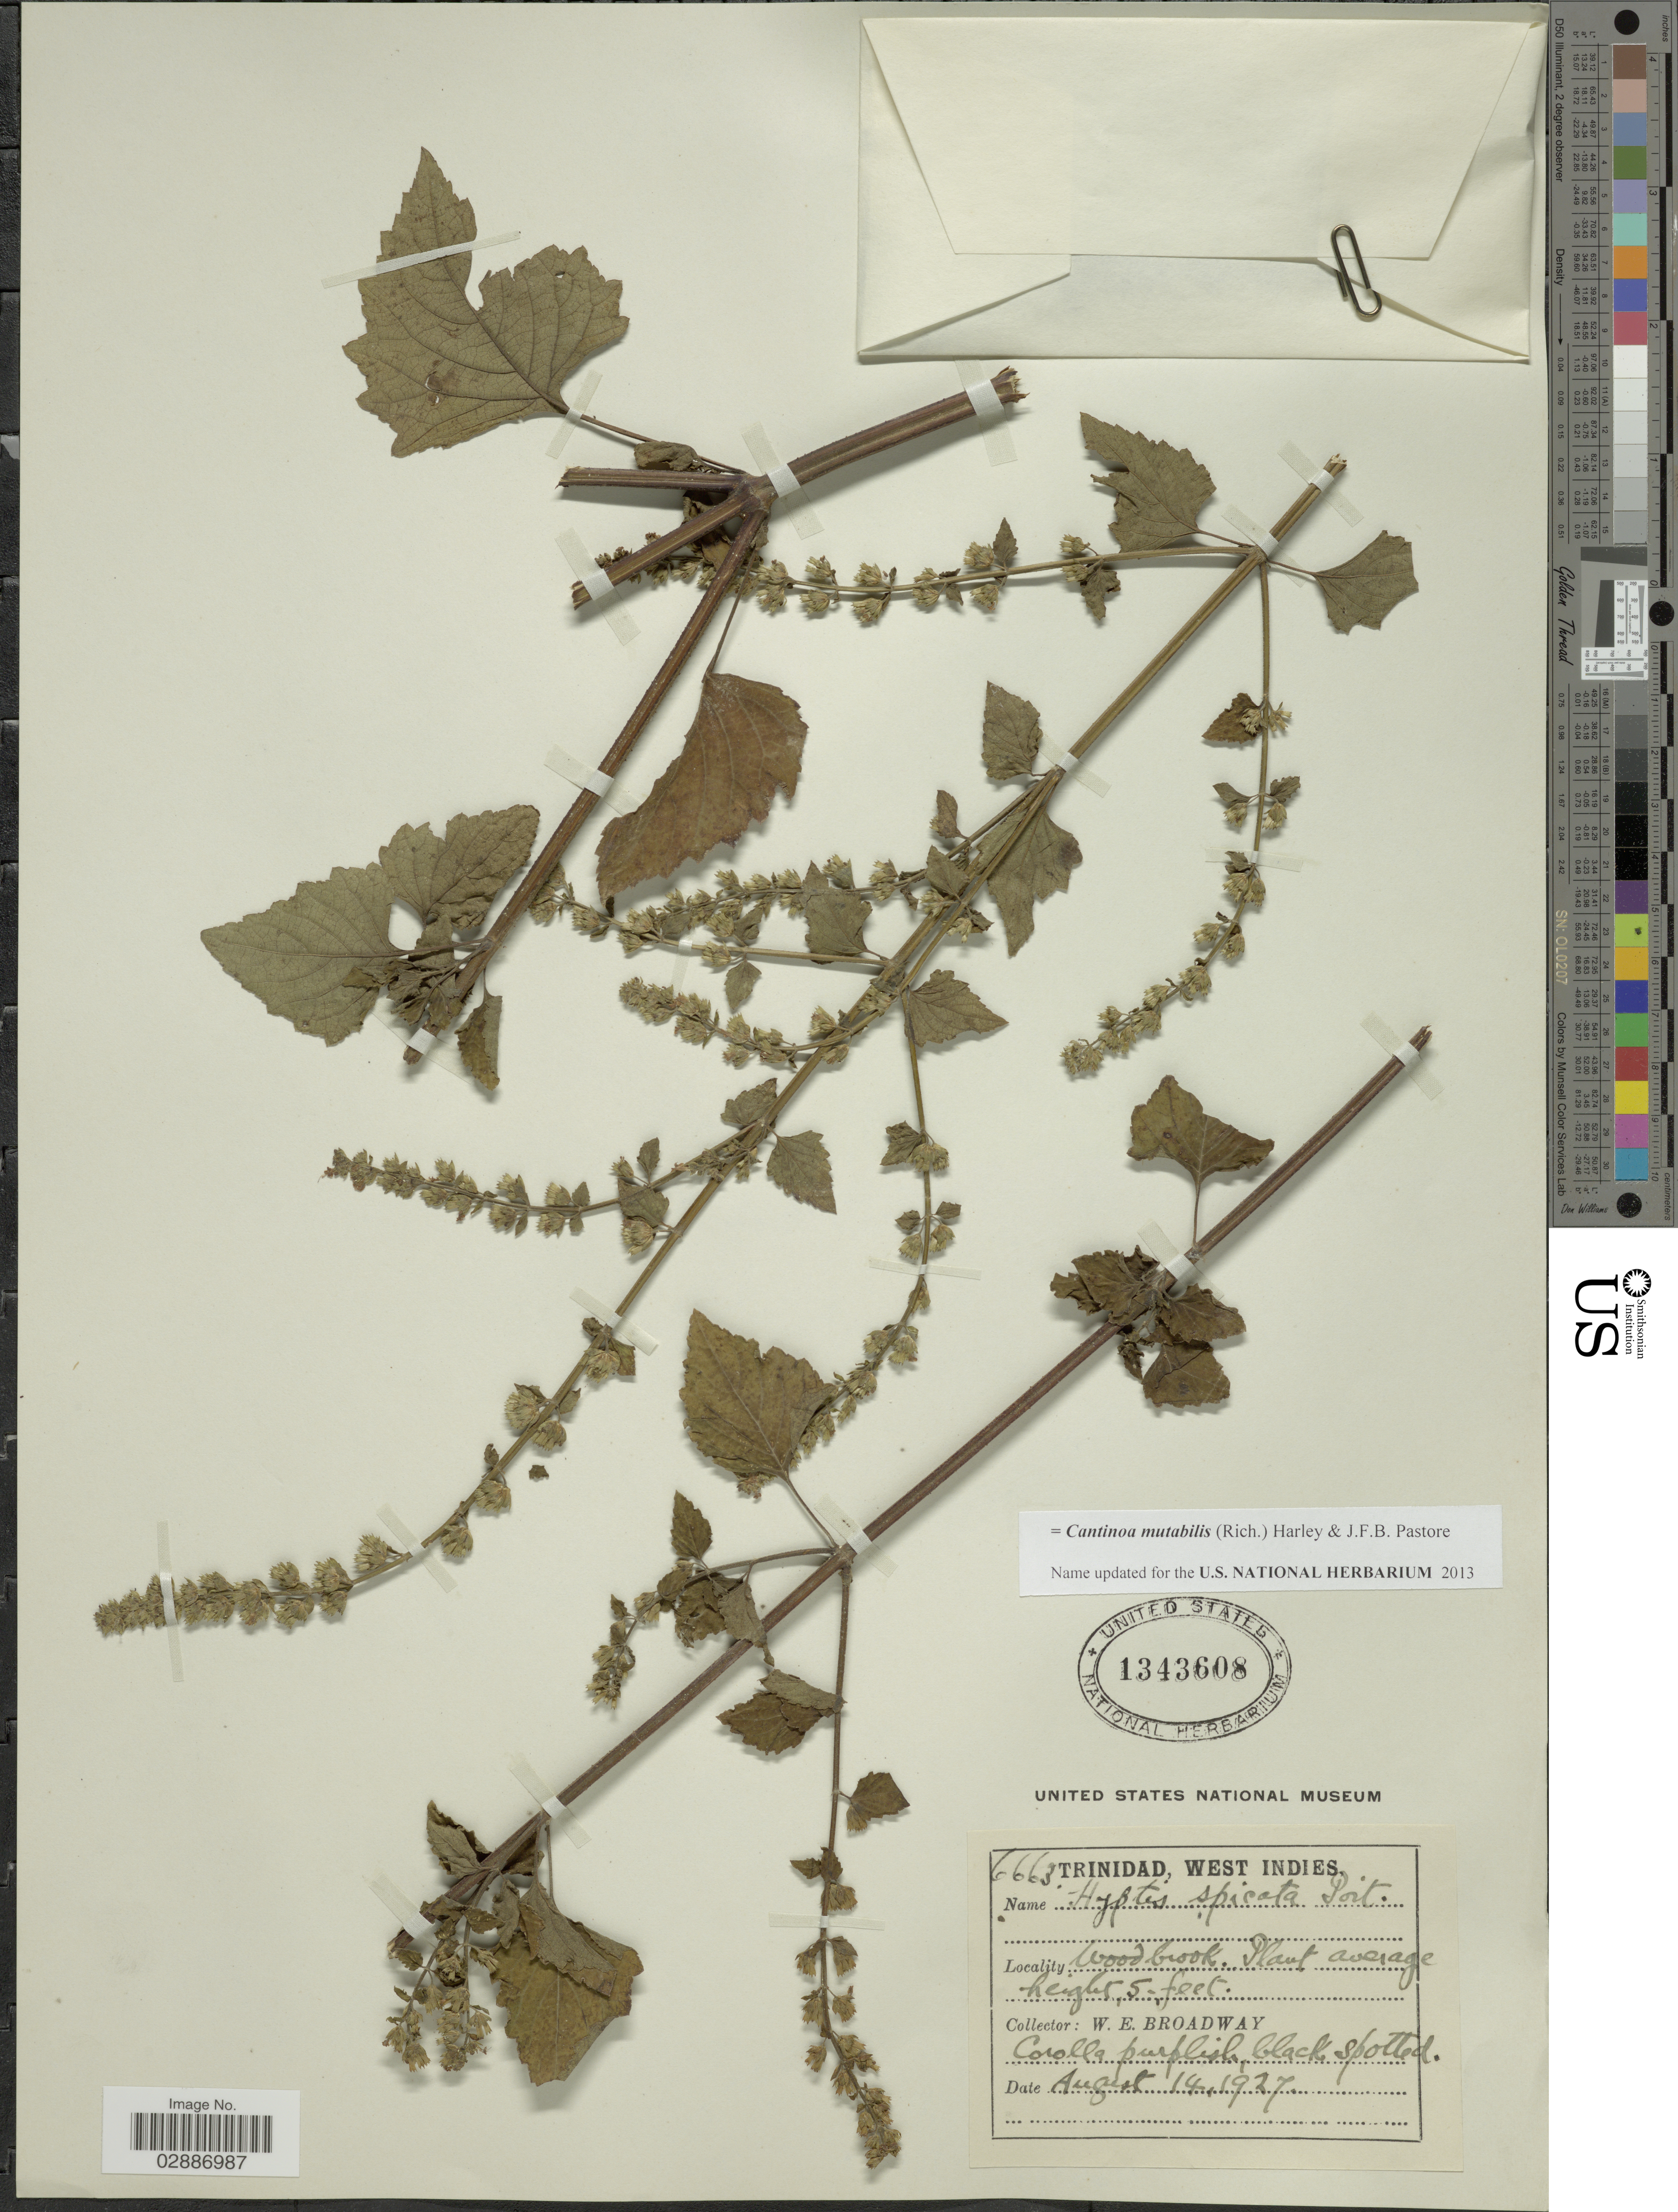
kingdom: Plantae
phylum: Tracheophyta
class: Magnoliopsida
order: Lamiales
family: Lamiaceae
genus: Cantinoa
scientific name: Cantinoa mutabilis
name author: (Epling) Harley & J.F.B. Pastore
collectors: W. E. Broadway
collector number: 6663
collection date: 1927-08-14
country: Trinidad and Tobago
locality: Trinidad, British West Indies. Wood brook.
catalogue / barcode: US 1343608